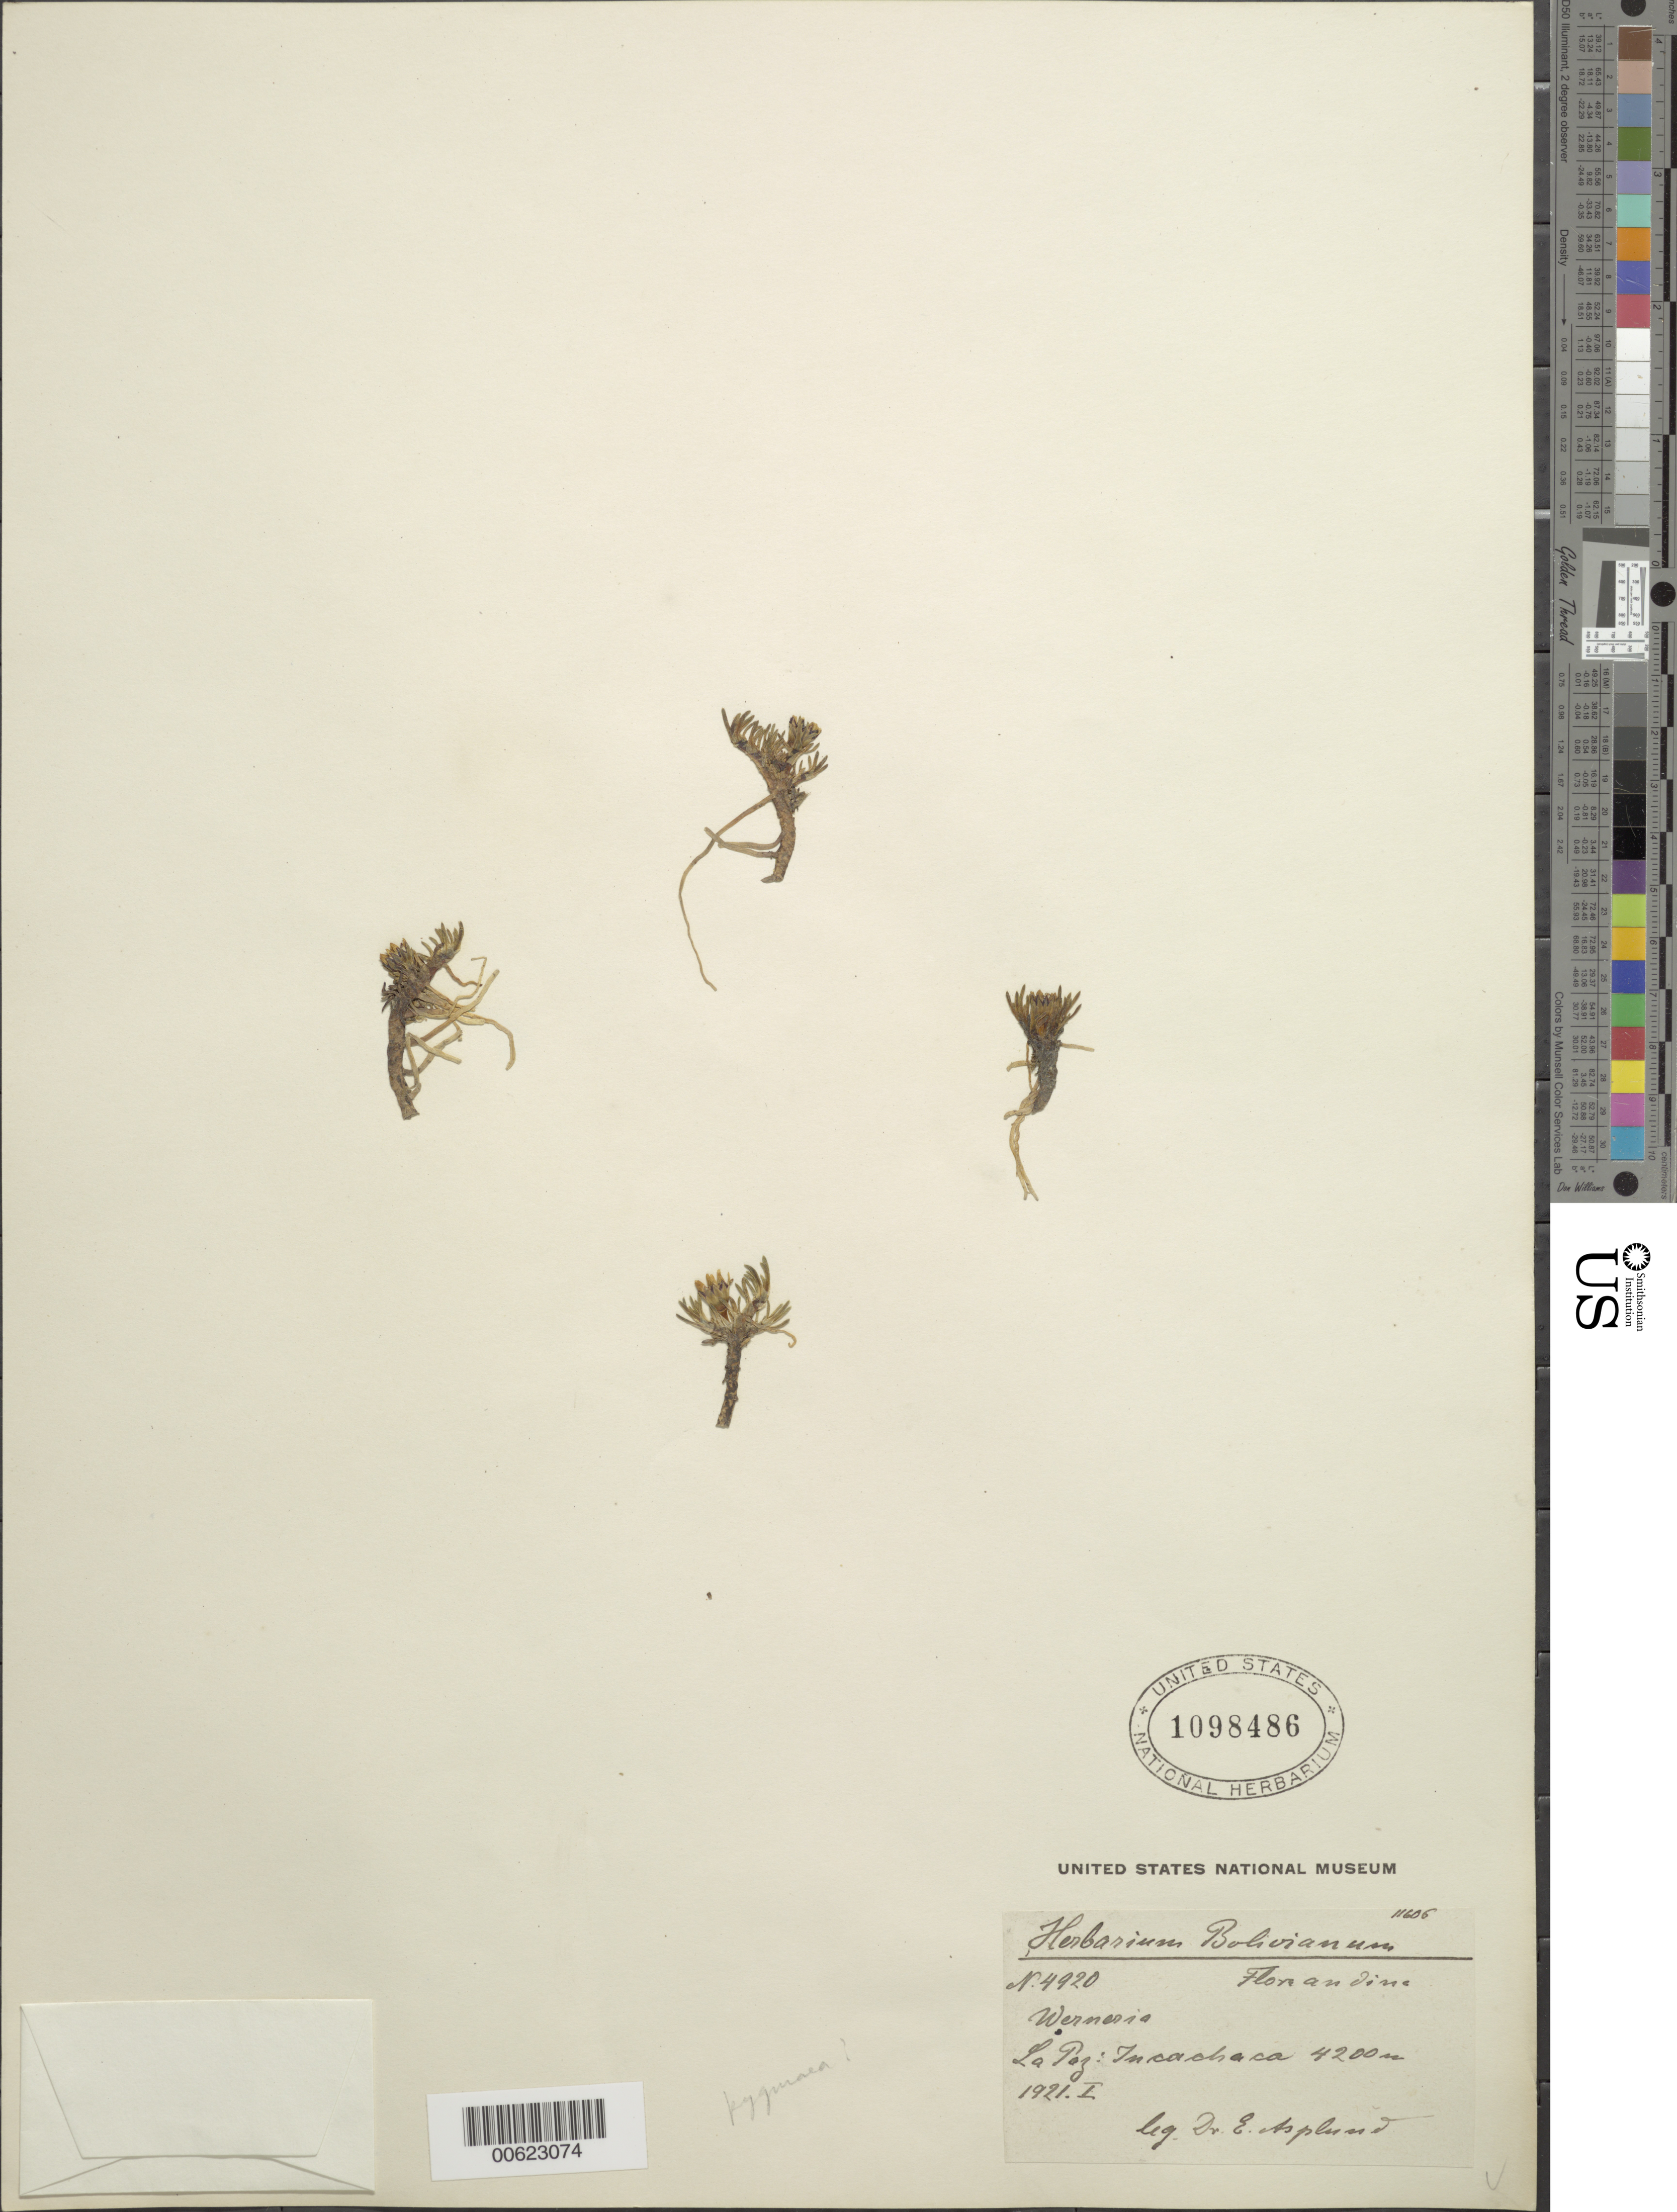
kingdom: Plantae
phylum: Tracheophyta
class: Magnoliopsida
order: Asterales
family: Asteraceae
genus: Werneria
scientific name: Werneria pygmaea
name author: Gillies ex Hook. & Arn.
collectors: A. Kalenborn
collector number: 4920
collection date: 1921-01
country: Bolivia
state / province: La Paz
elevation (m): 4200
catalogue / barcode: US 1098486